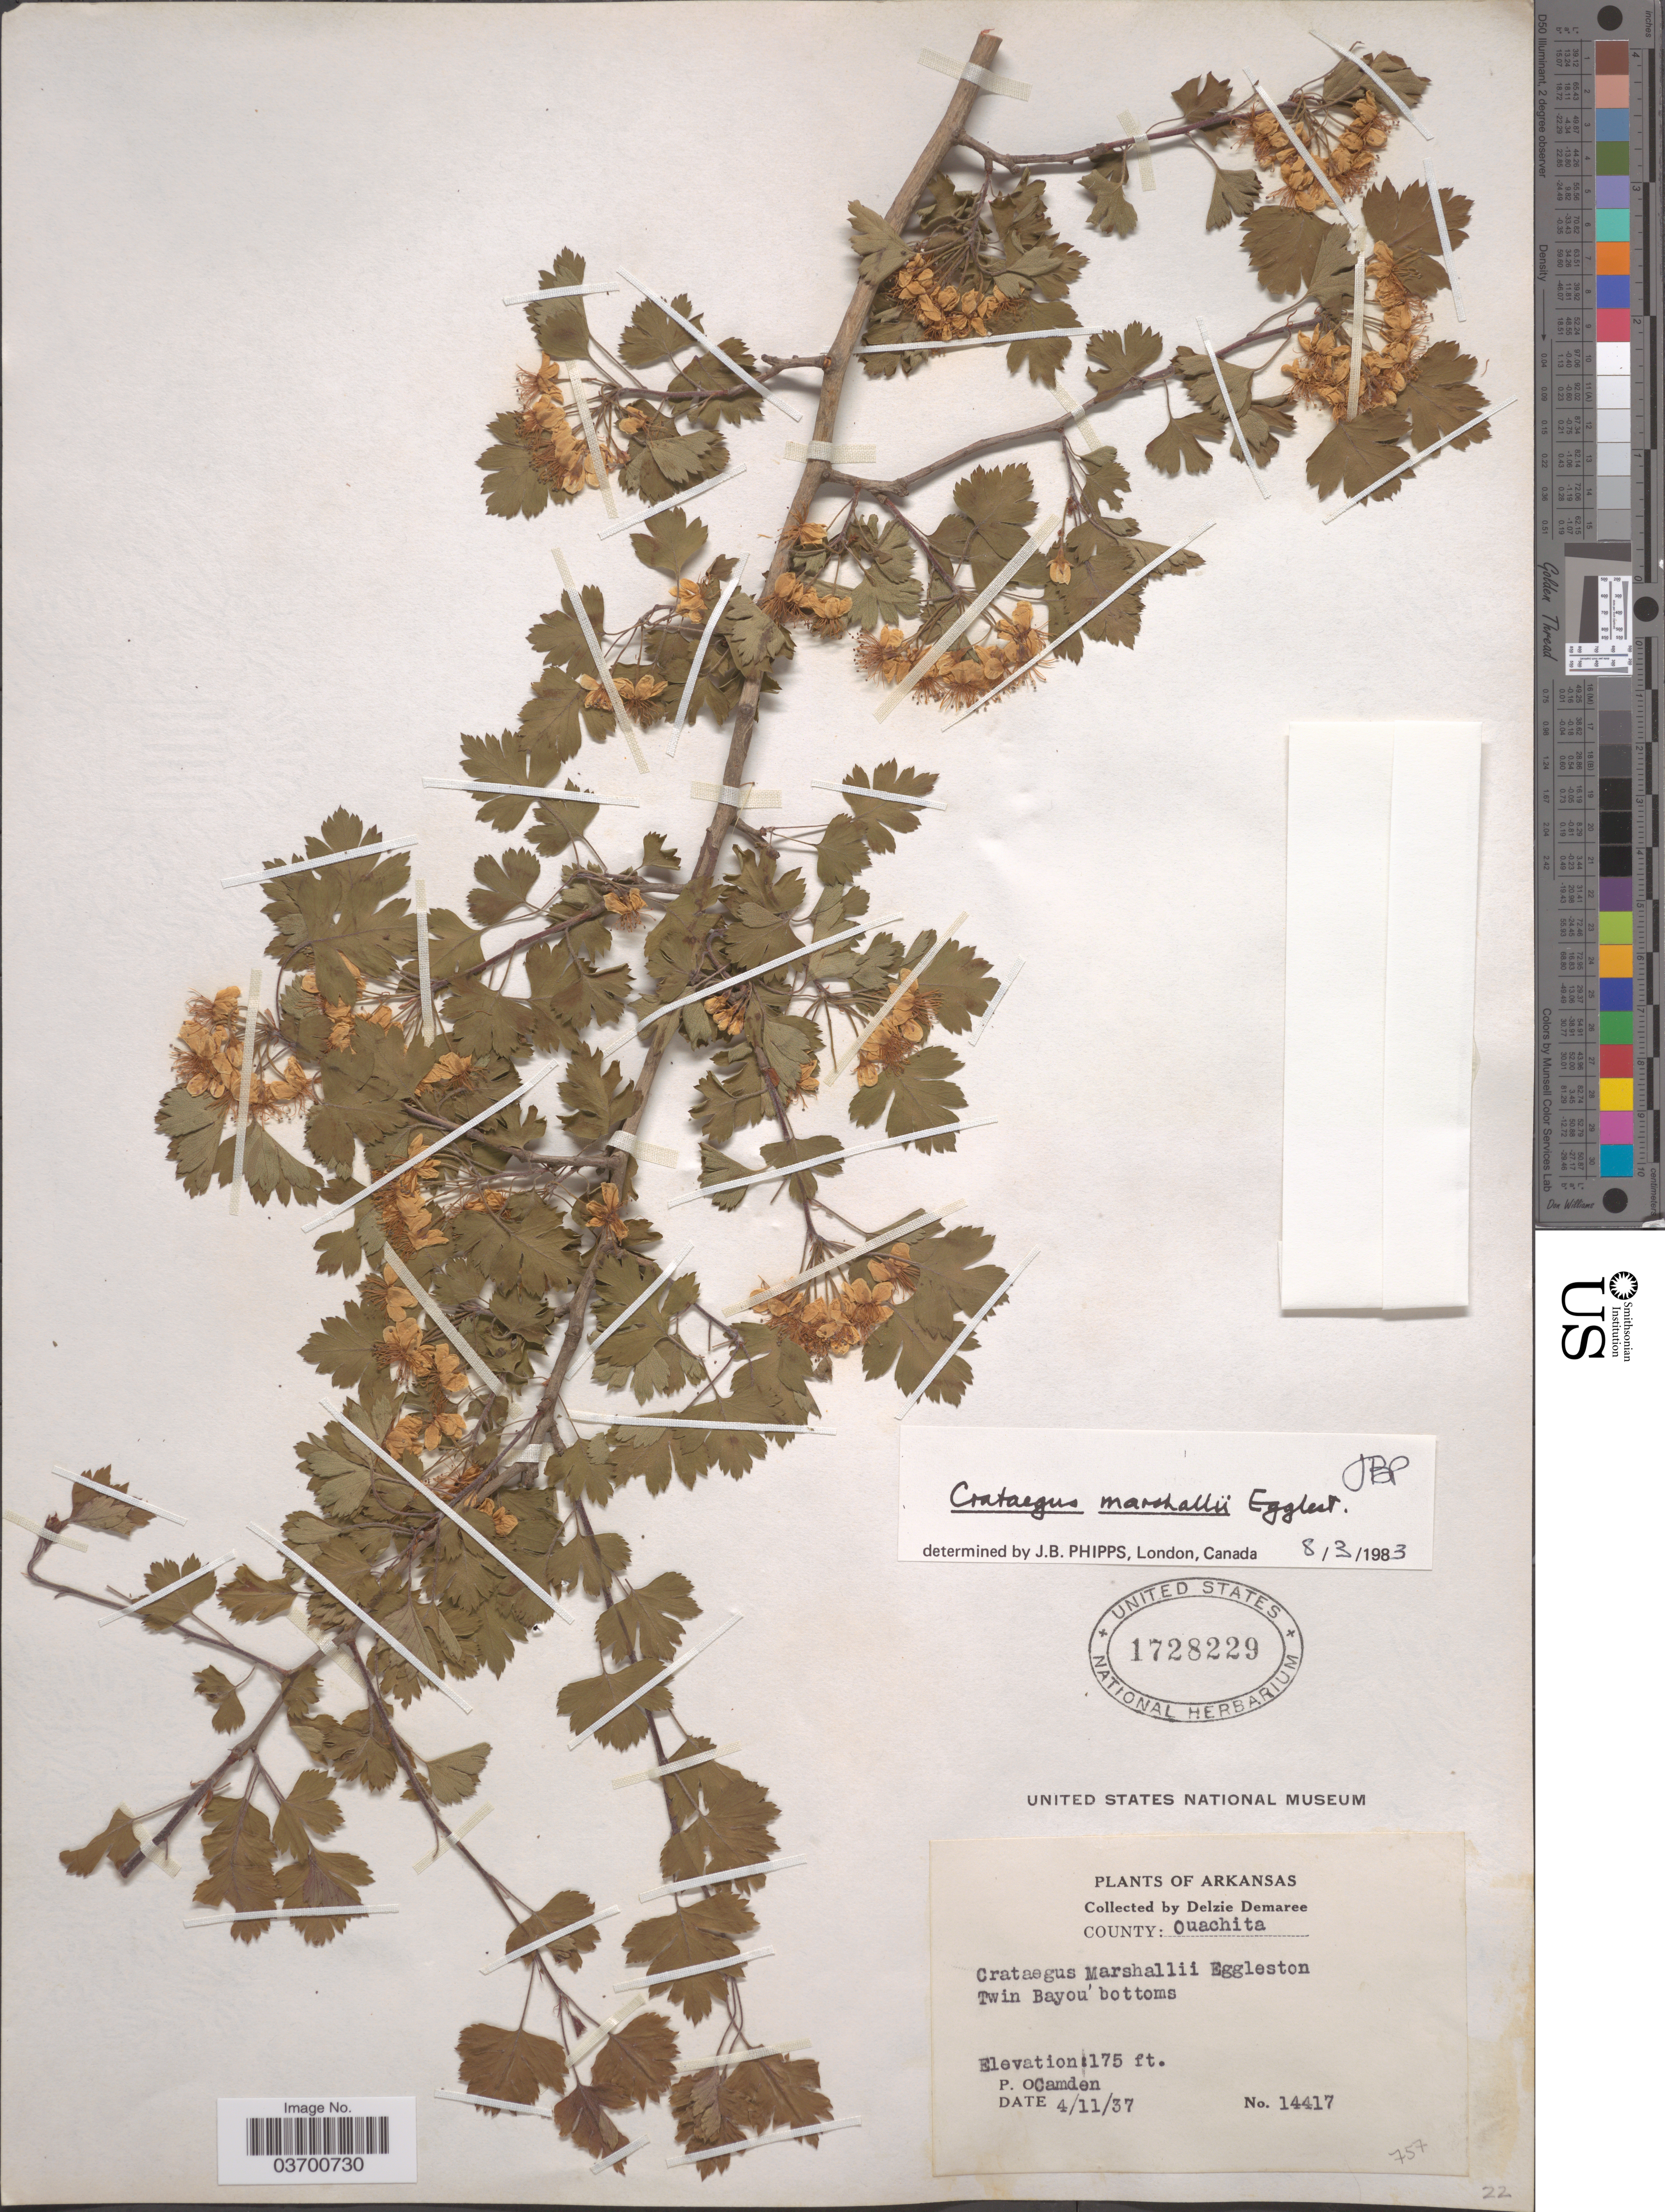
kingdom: Plantae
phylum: Tracheophyta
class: Magnoliopsida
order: Rosales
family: Rosaceae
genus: Crataegus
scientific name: Crataegus marshallii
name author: Eggl.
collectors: D. Demaree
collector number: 14417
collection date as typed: Transcribed d/m/y: 11/4/37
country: United States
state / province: Arkansas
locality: County: Ouachita. Twin Bayou' bottoms. P. O. Camden.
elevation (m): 53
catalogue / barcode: US 1728229